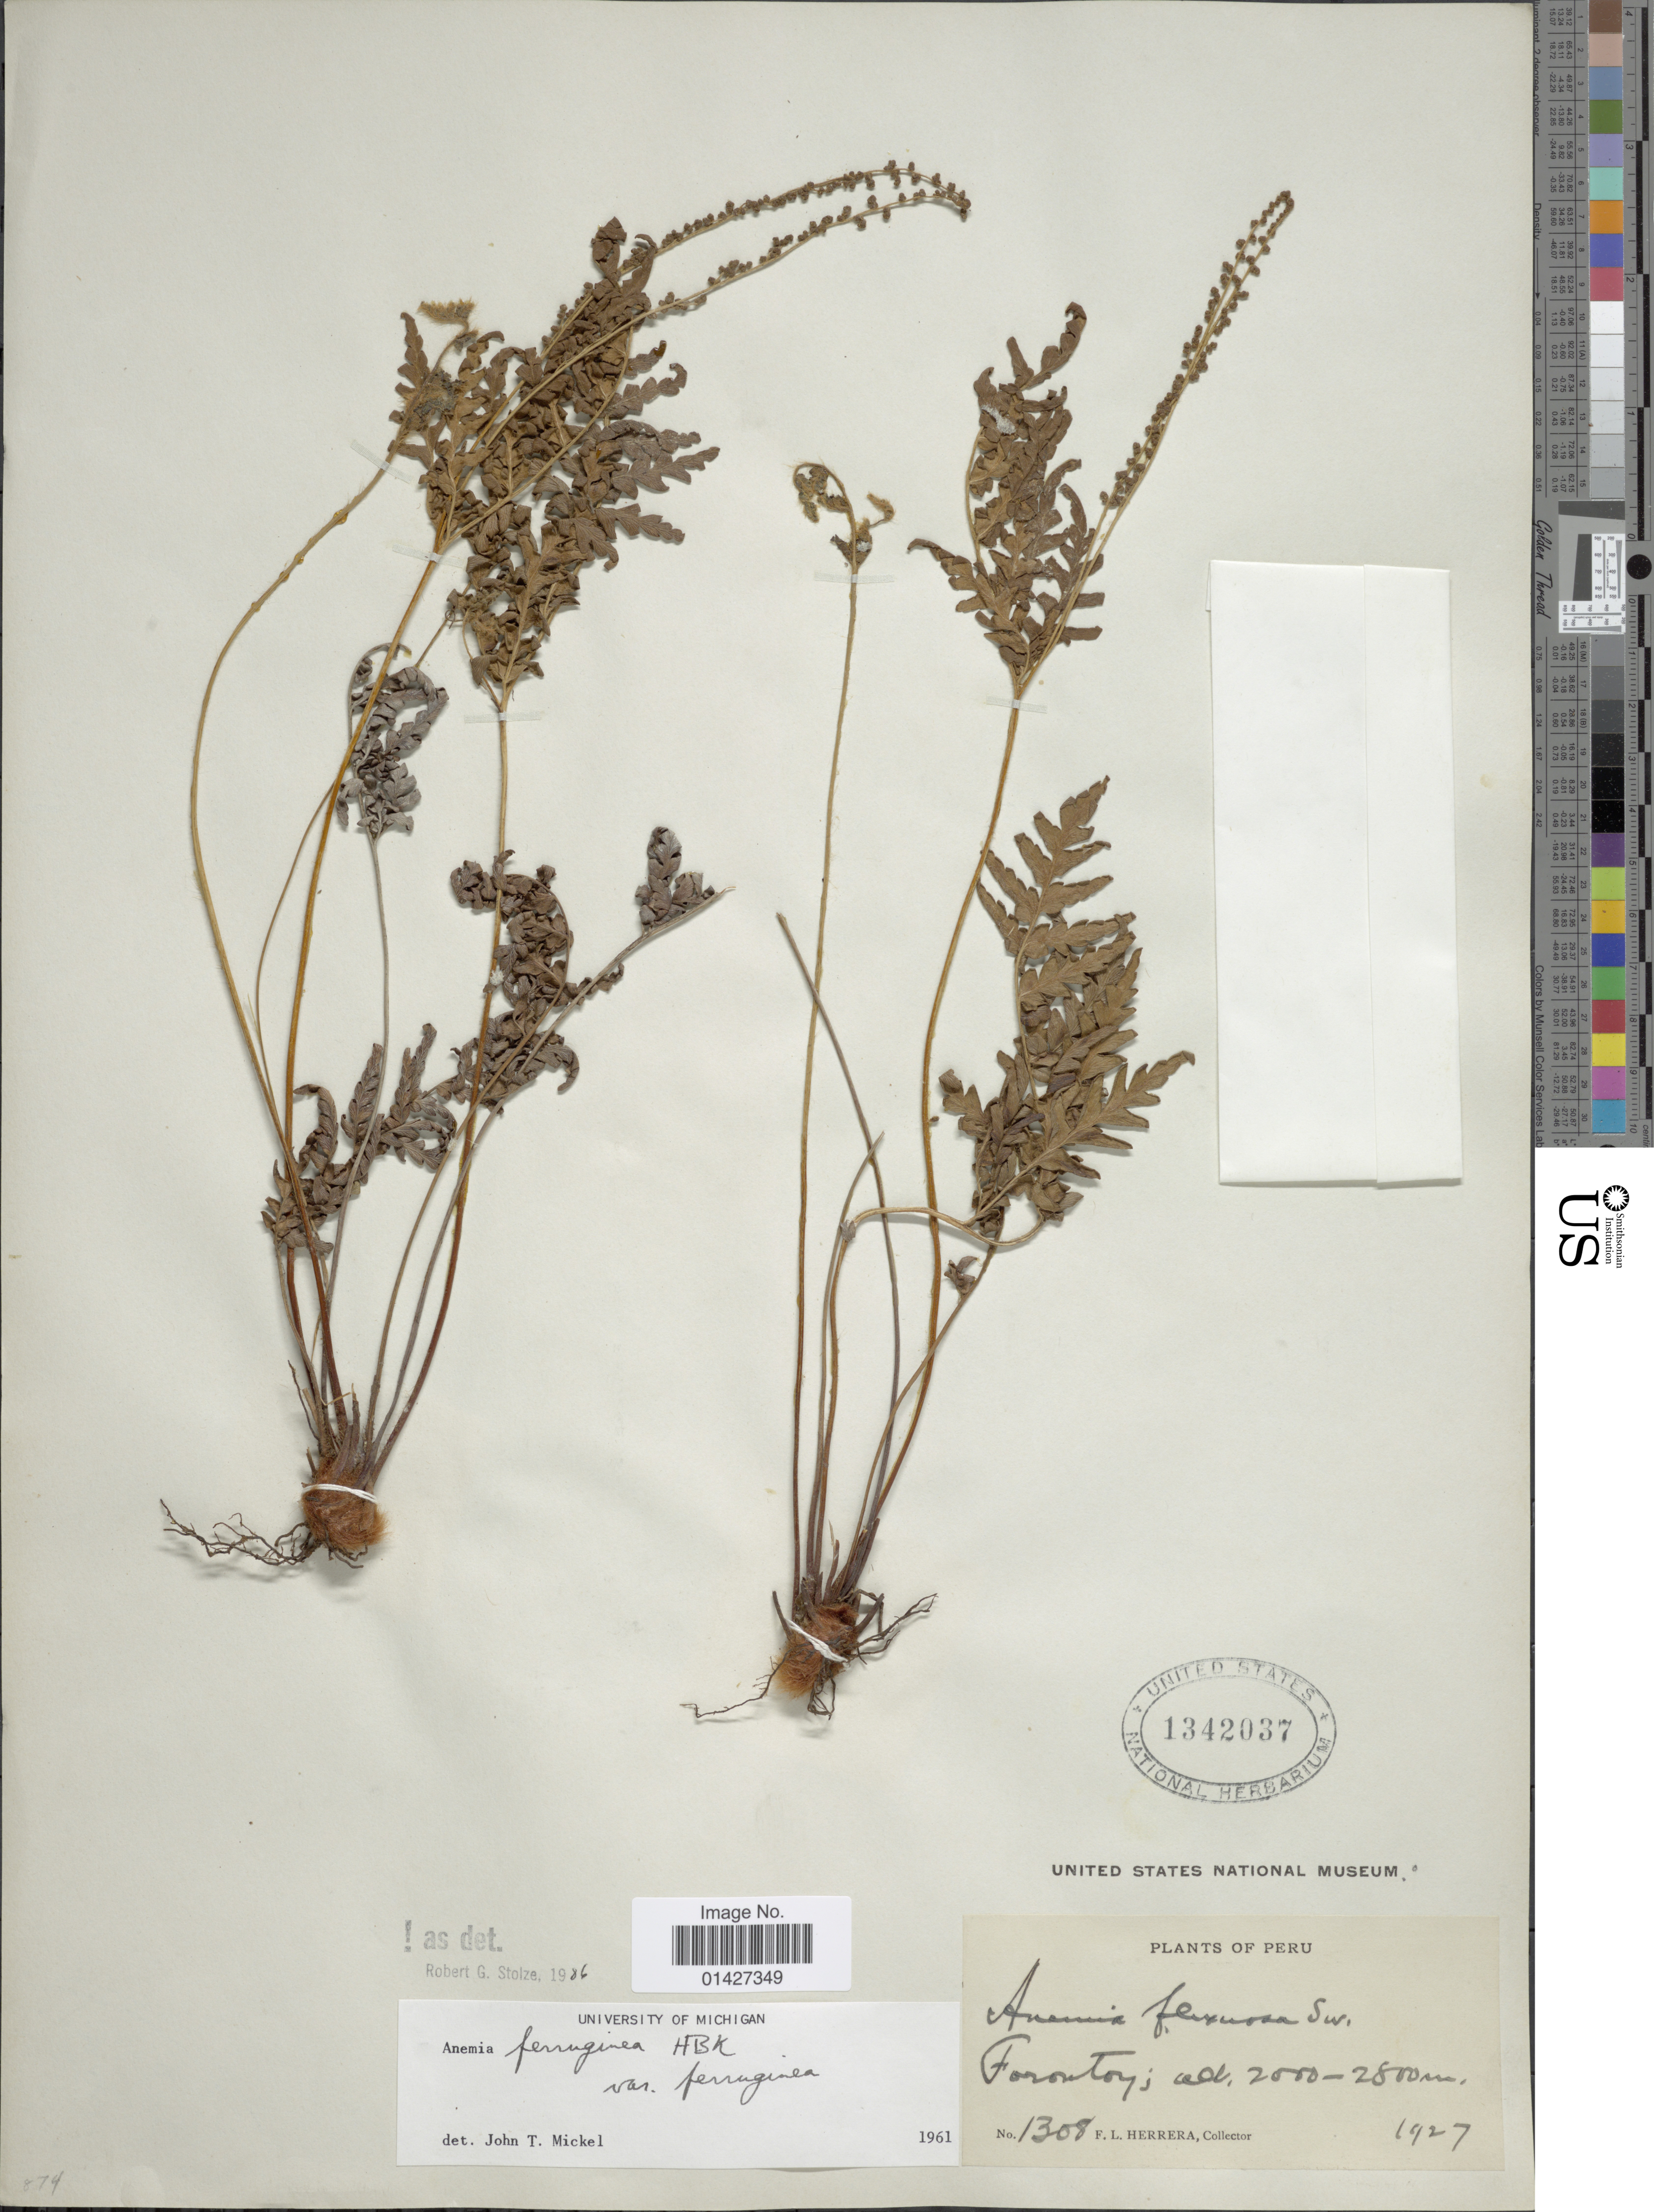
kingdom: Plantae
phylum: Tracheophyta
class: Polypodiopsida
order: Schizaeales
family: Anemiaceae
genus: Anemia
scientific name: Anemia ferruginea var. ferruginea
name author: Kunth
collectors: F. L. Herrera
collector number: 1308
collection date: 1927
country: Peru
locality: Torontoy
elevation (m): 2000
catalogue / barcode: US 1342037